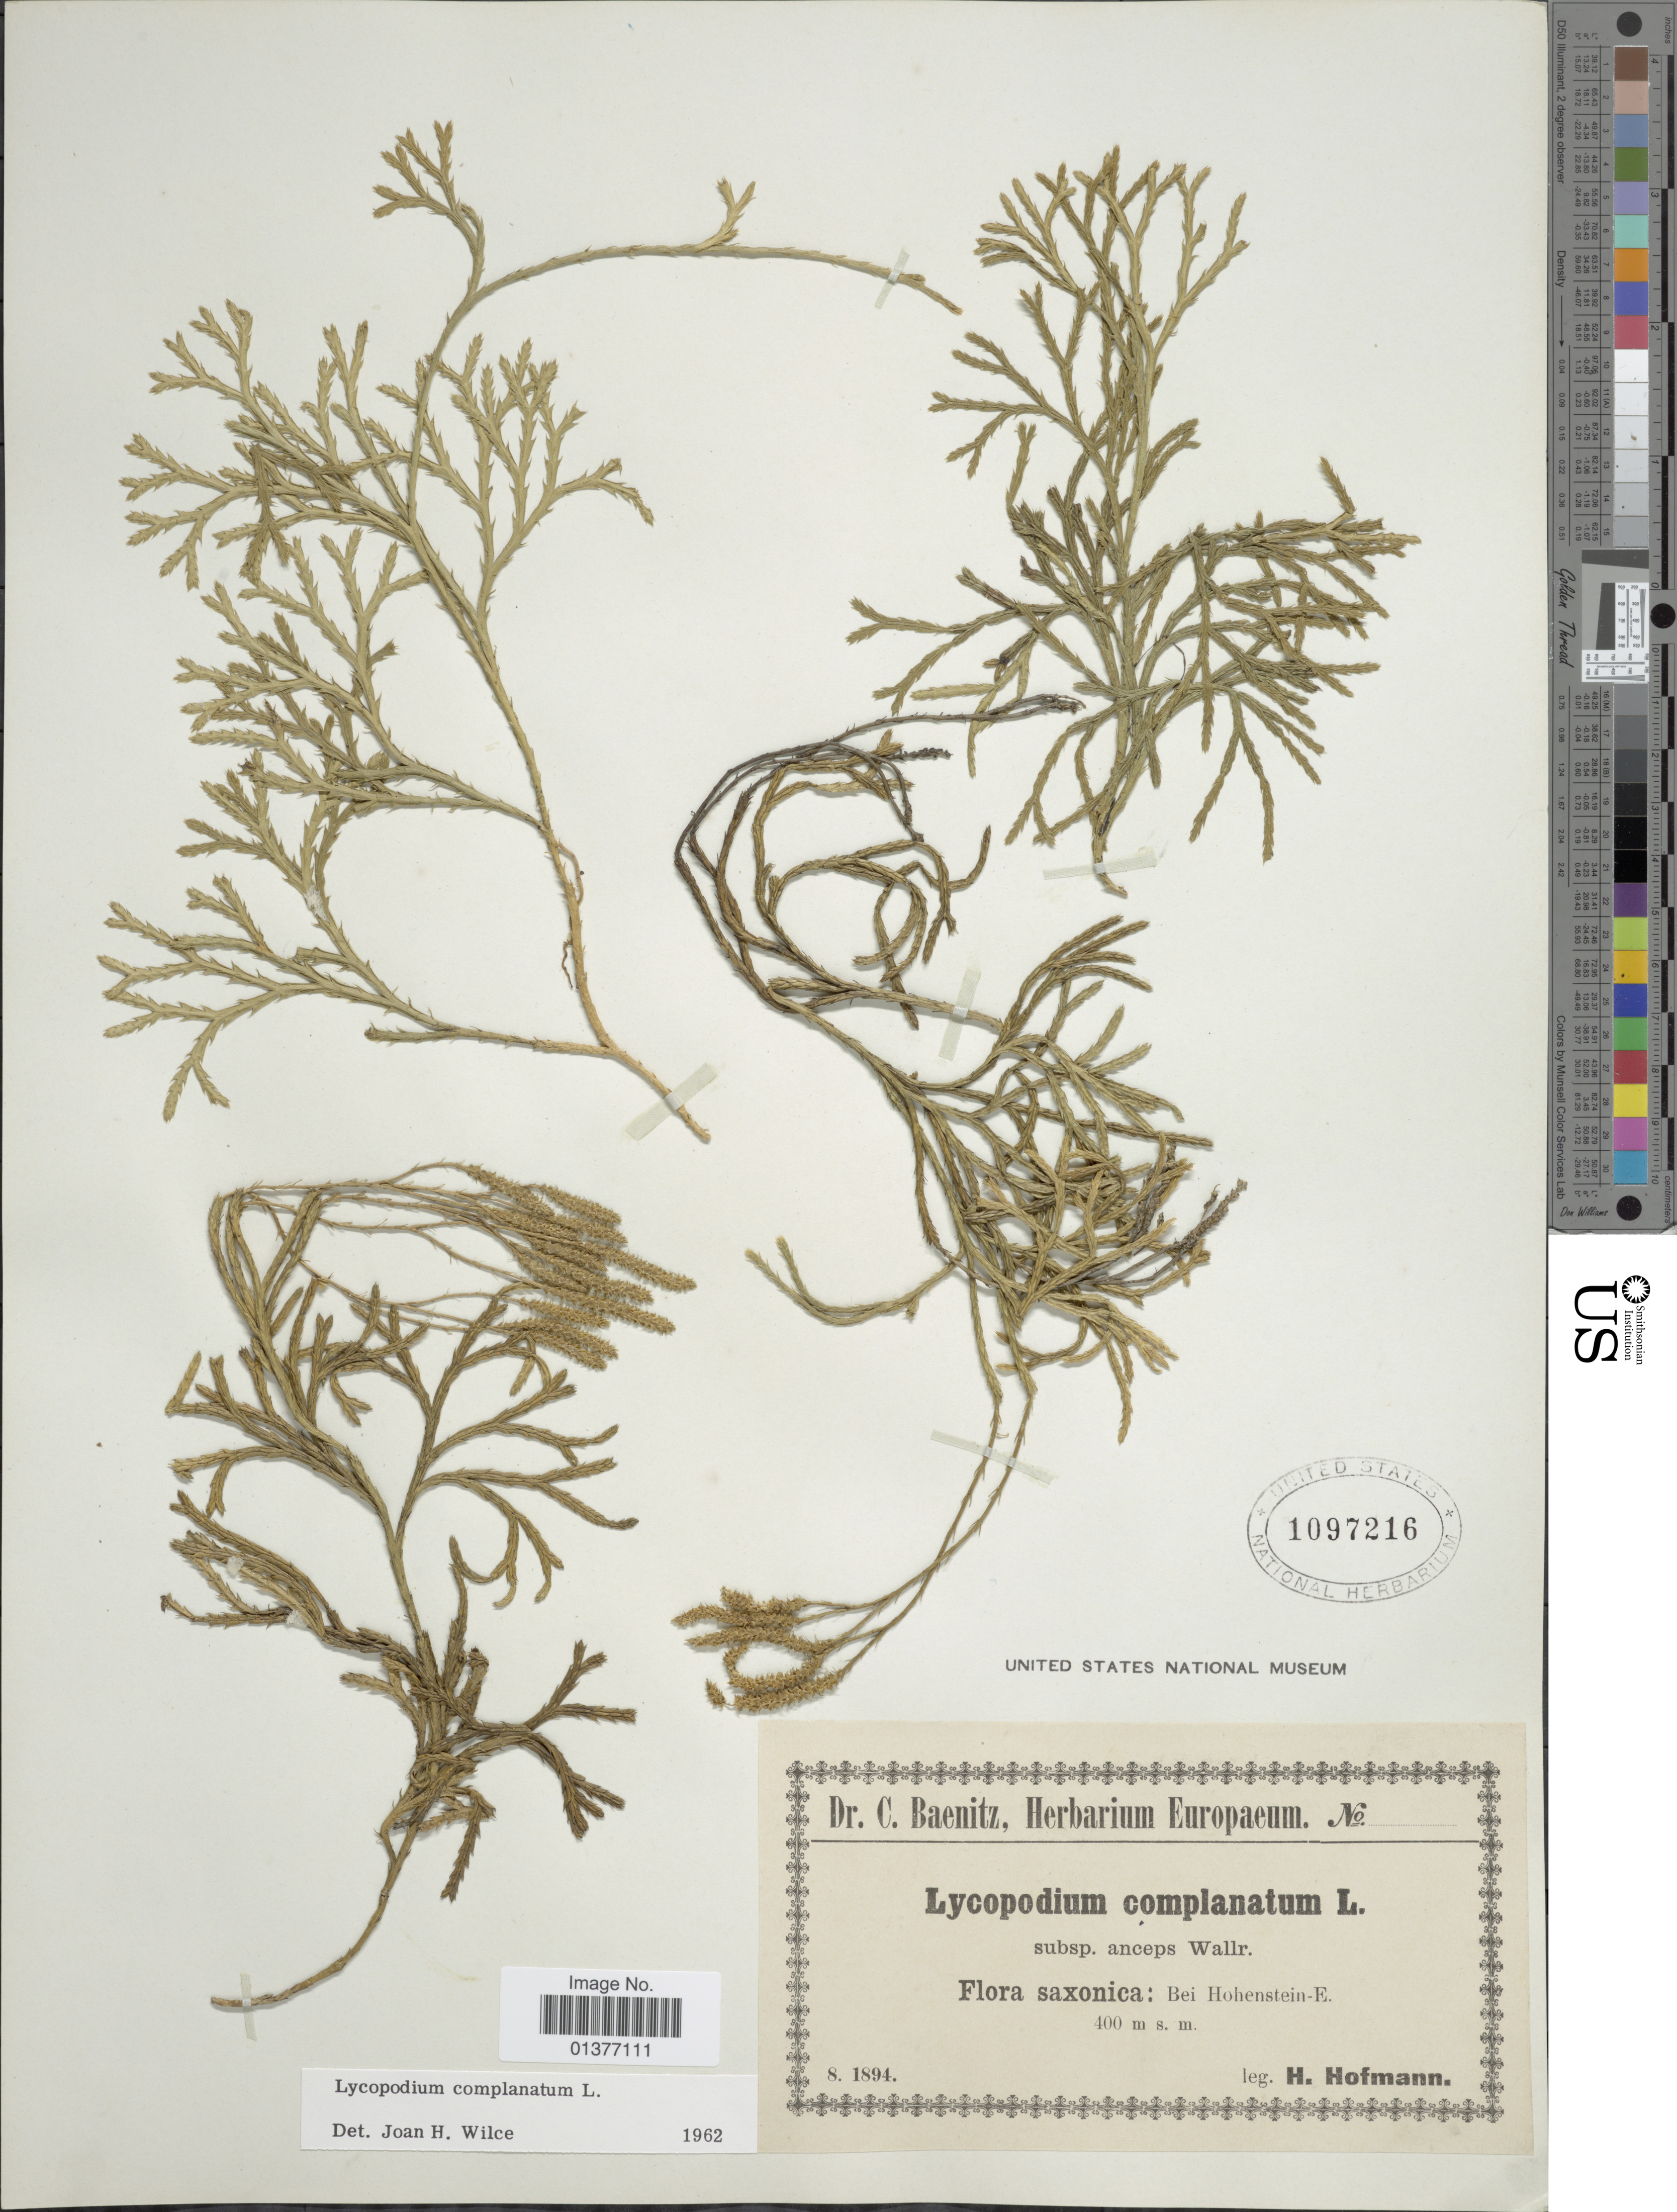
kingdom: Plantae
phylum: Tracheophyta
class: Lycopodiopsida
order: Lycopodiales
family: Lycopodiaceae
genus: Diphasiastrum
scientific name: Diphasiastrum complanatum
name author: (L.) Holub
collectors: -. Hofmann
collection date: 1894-08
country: Germany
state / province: Sachsen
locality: Saxonica: Bei Hohenstein-E.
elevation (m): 400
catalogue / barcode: US 1097216